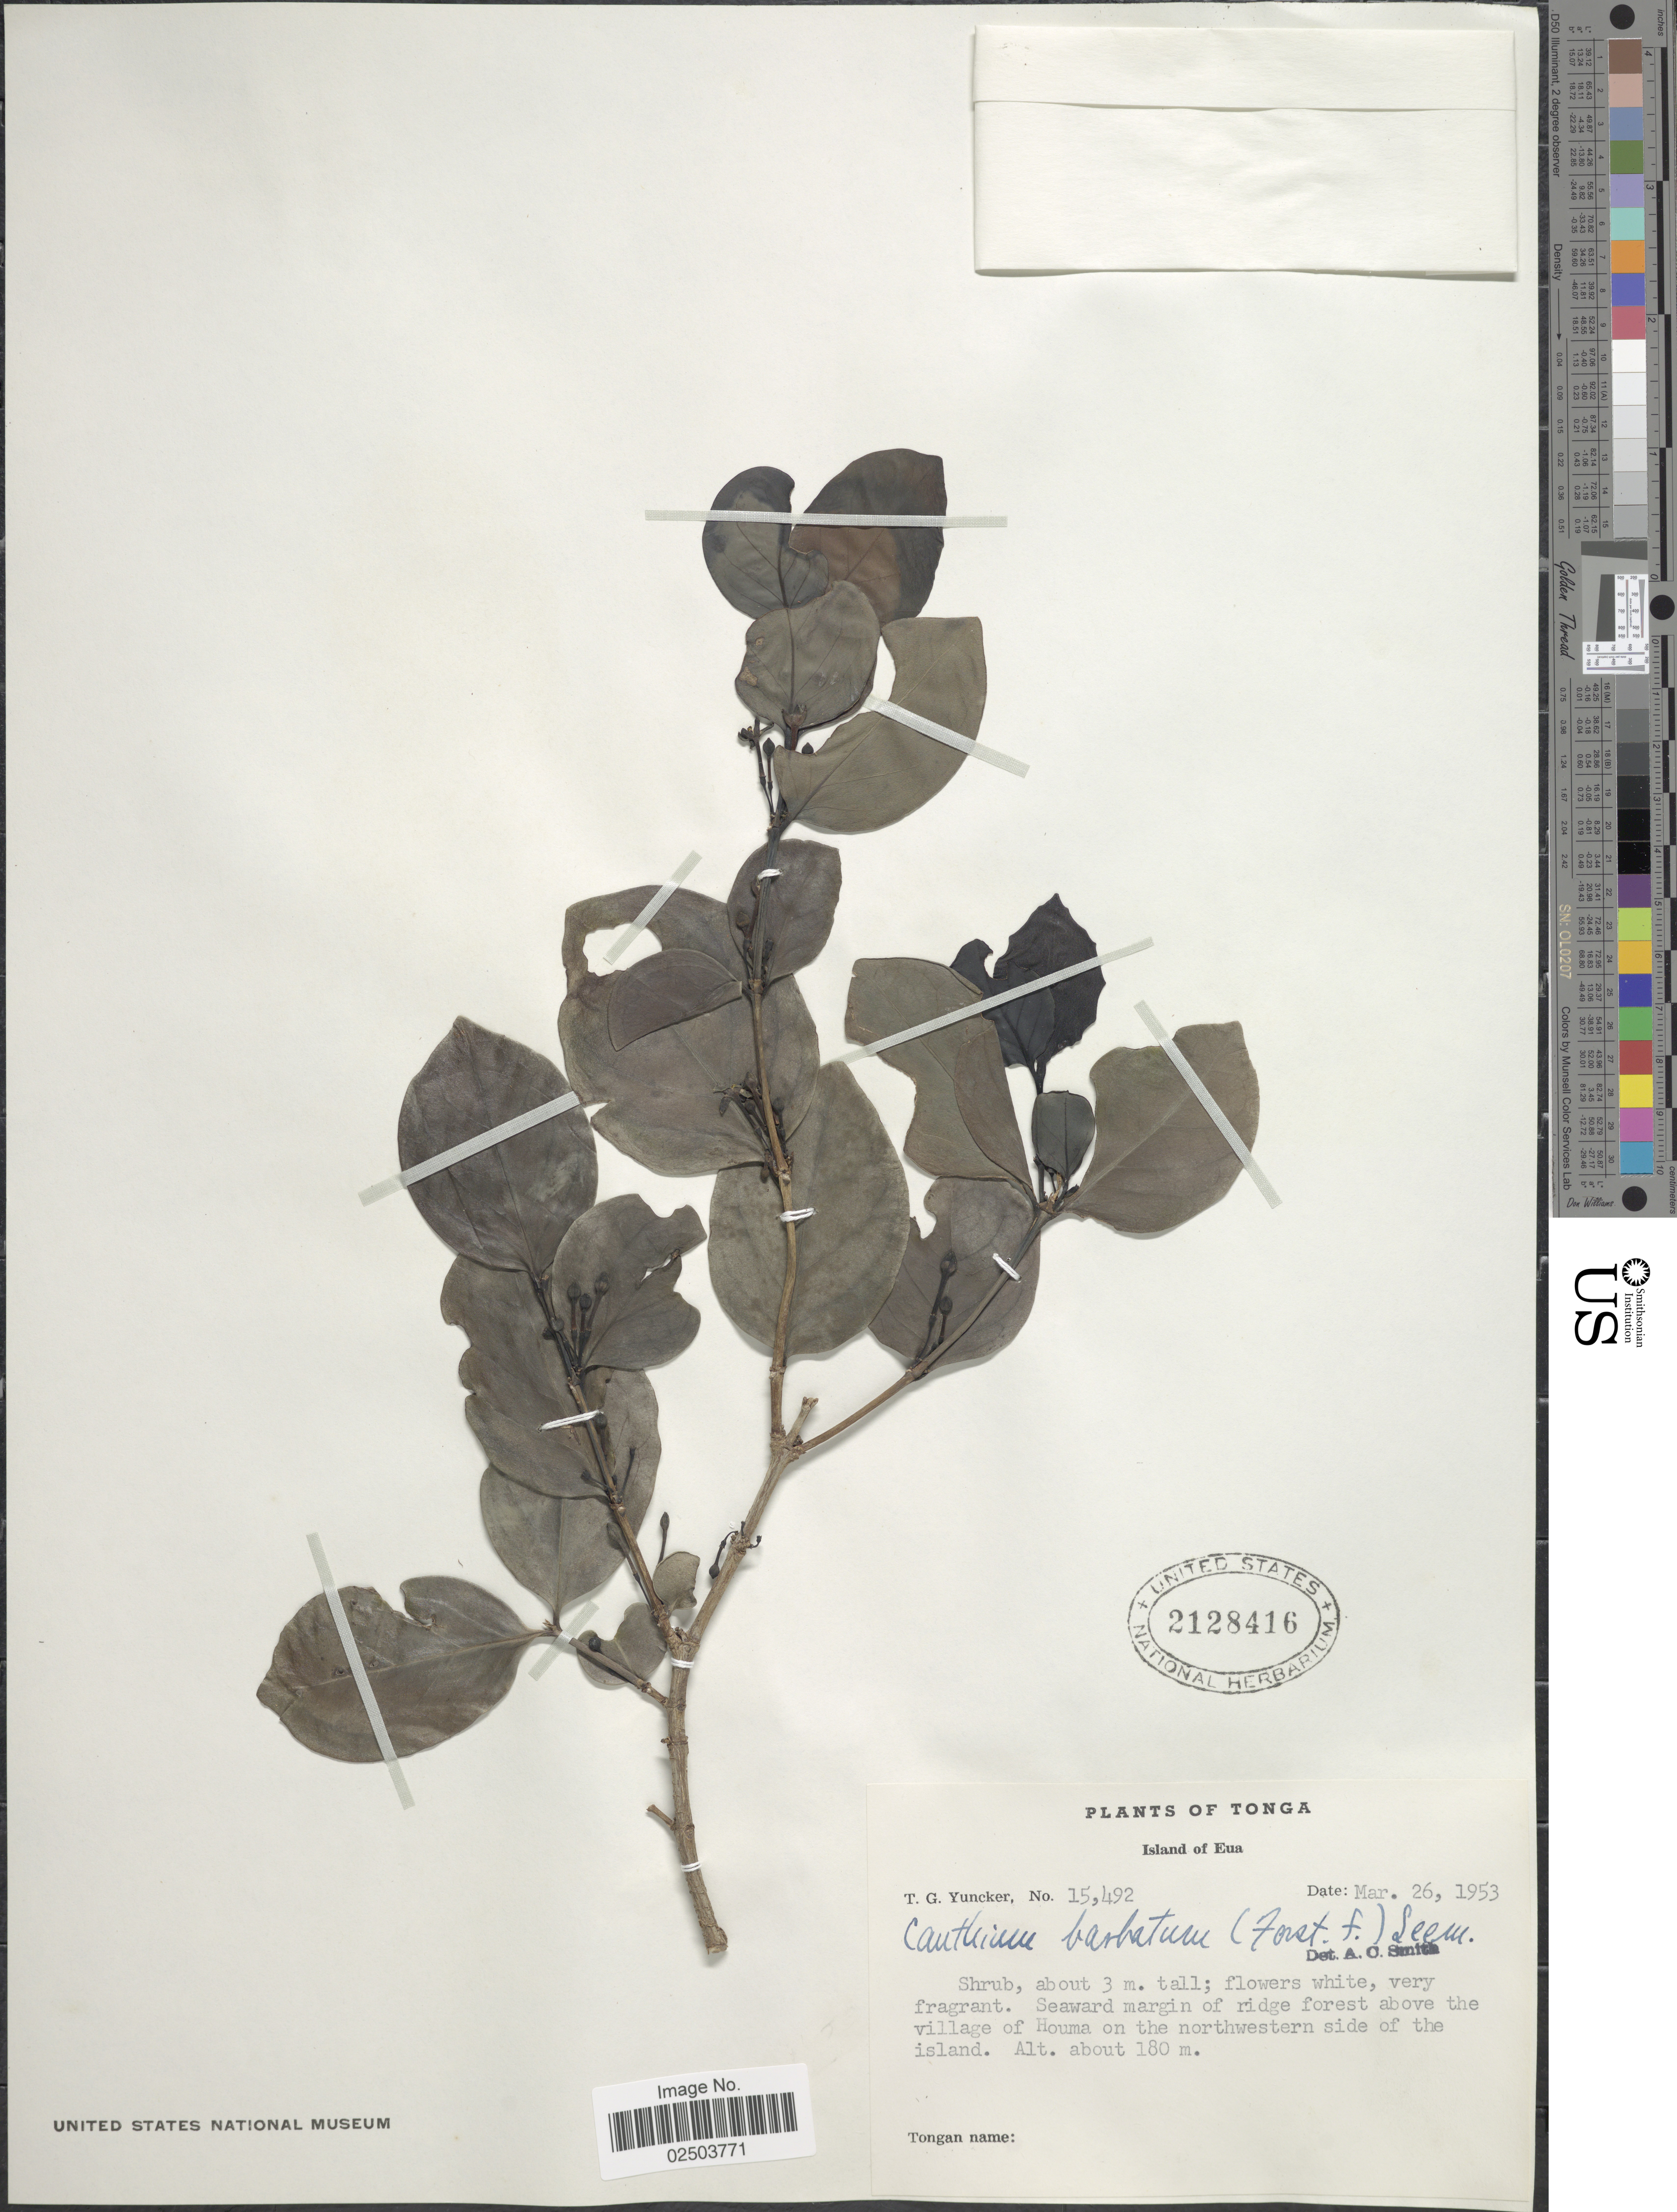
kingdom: Plantae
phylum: Tracheophyta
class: Magnoliopsida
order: Gentianales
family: Rubiaceae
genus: Canthium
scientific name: Canthium barbatum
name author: (G. Forst.) Seem.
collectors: T. G. Yuncker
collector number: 15492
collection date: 1953-03-26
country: Tonga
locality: Island of Eua. Seaward margin of ridge forest above the village of Houma on the northwestern side of the island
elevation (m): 180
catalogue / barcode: US 2128416